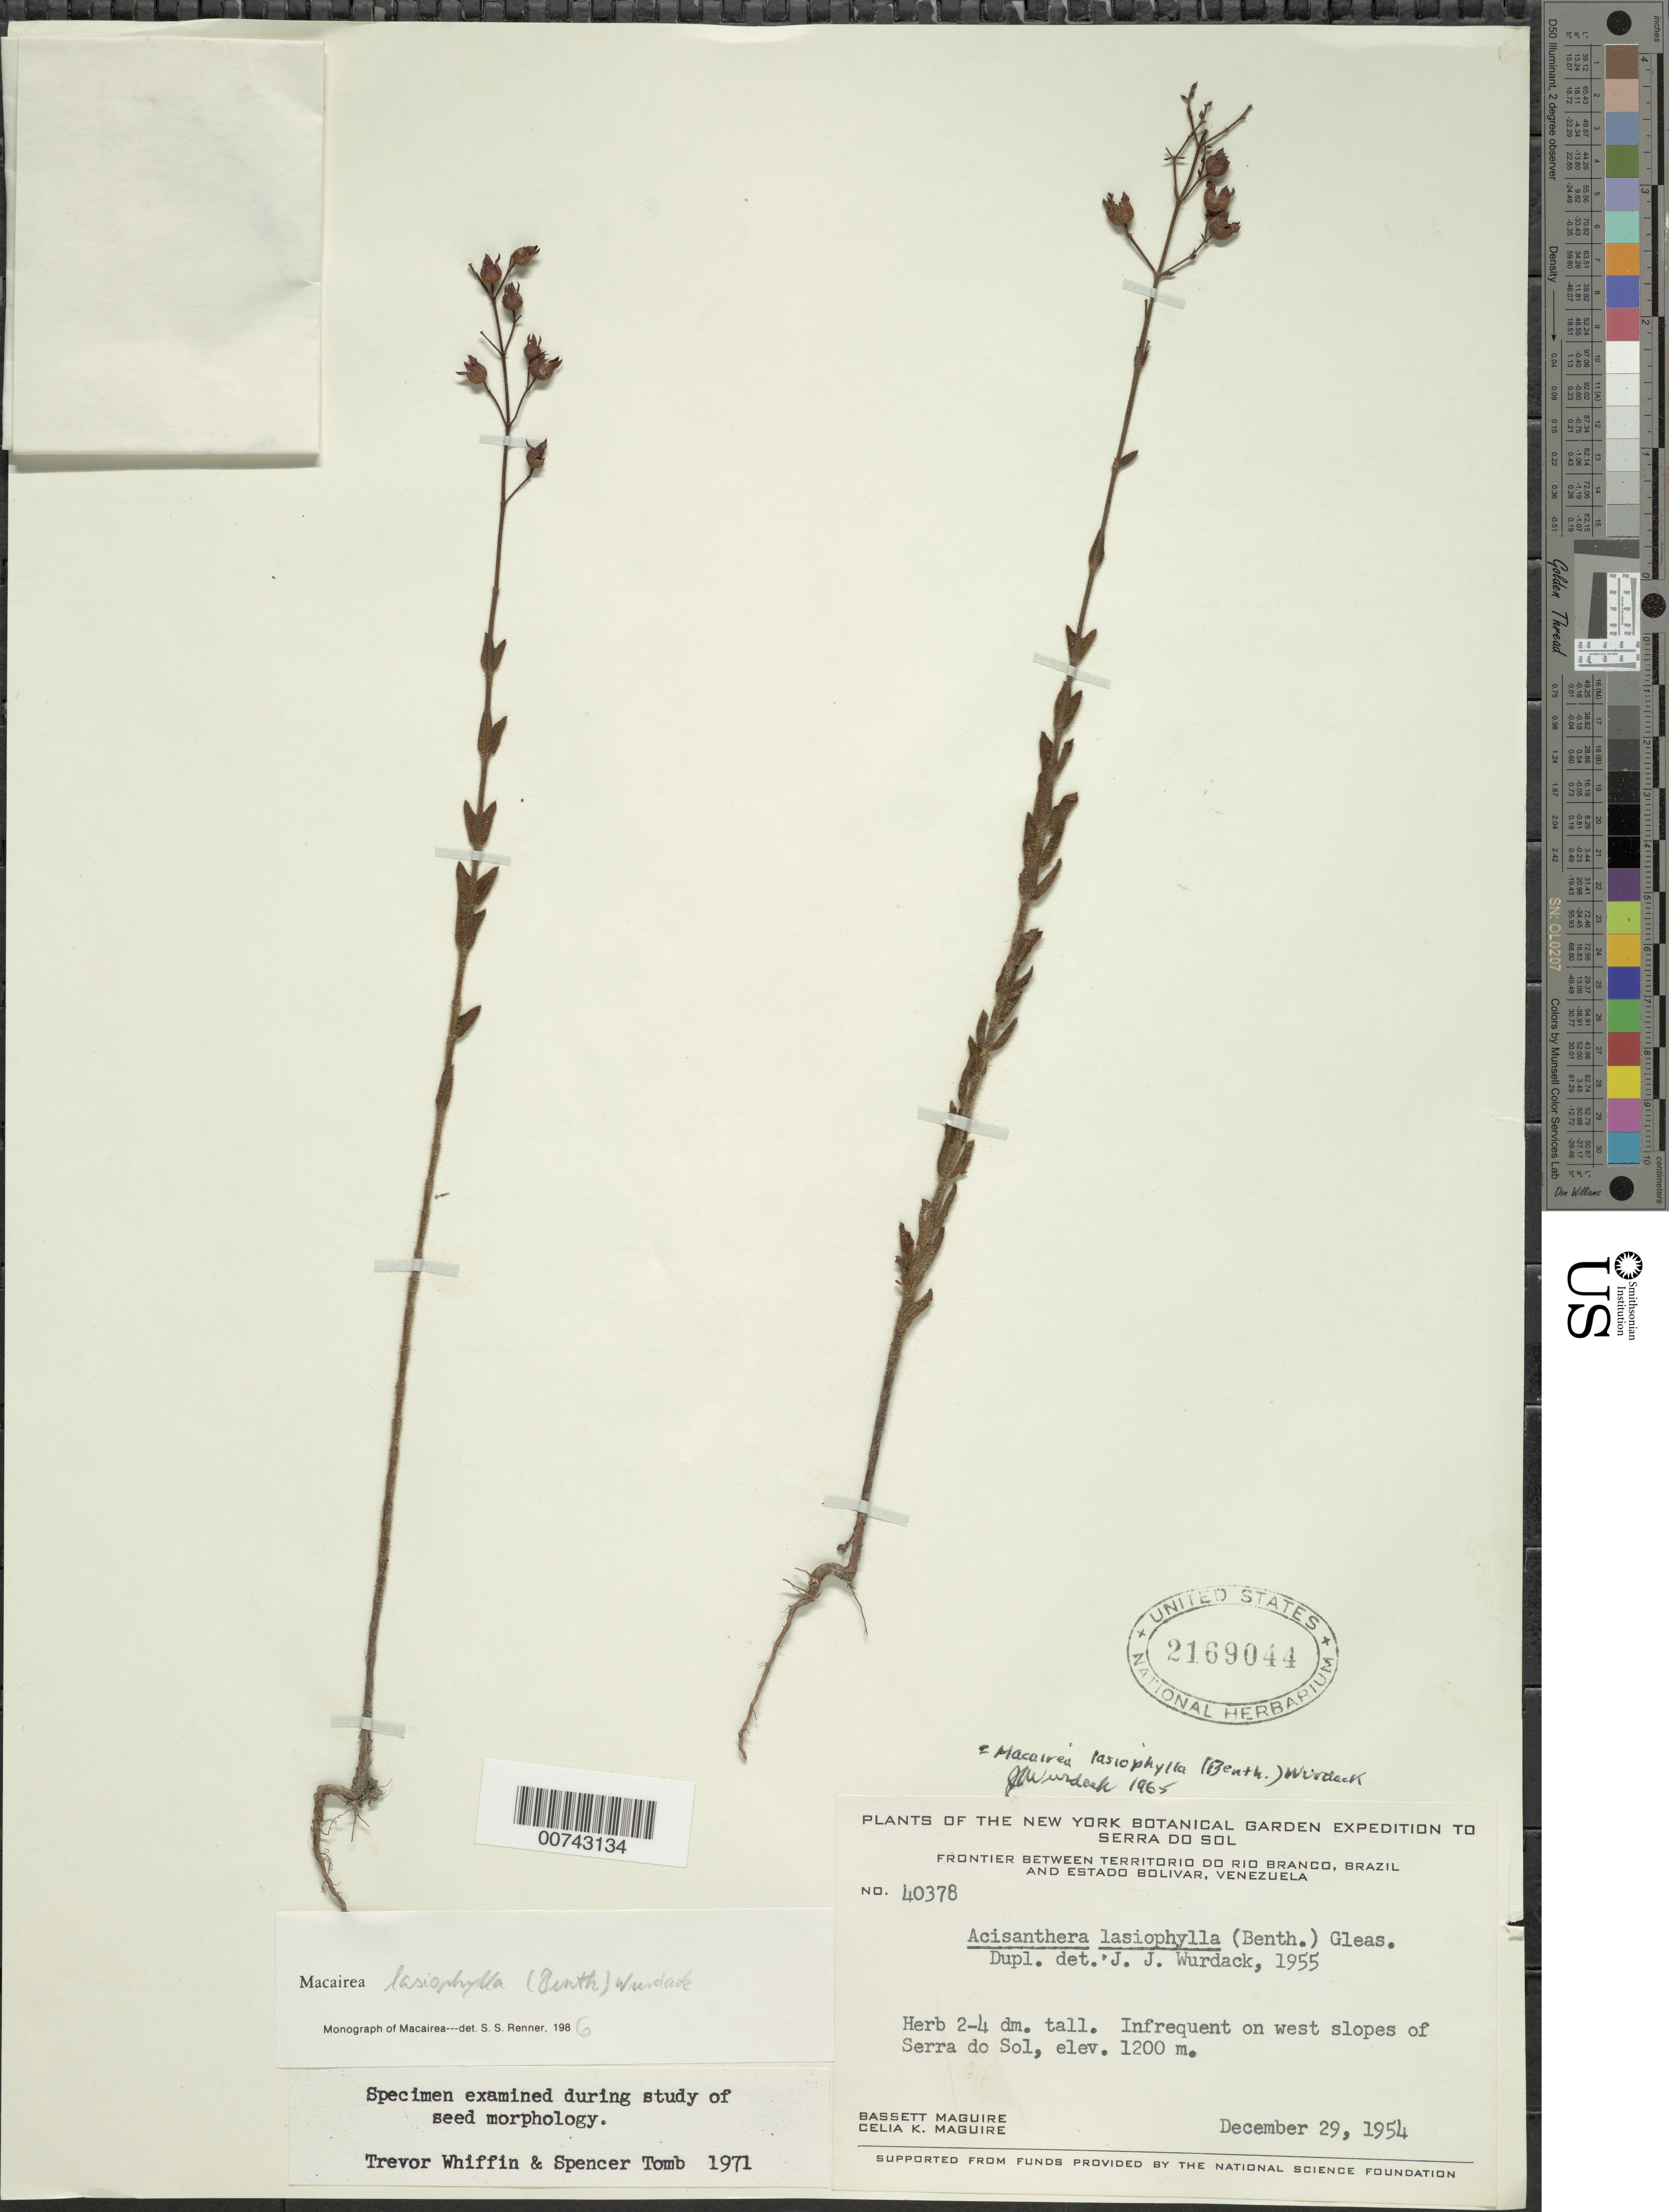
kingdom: Plantae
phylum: Tracheophyta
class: Magnoliopsida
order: Myrtales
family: Melastomataceae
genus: Macairea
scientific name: Macairea lasiophylla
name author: (Benth.) Wurdack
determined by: Wurdack, John J., (US), US (UNITED STATES)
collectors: B. Maguire & C. K. Maguire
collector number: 40378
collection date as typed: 29-Dec-54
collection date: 1954-12-29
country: Venezuela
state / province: Bolívar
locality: Serra do Sol, frontier betw. TerRiver do Río Branco, Brazil & Bolívar, Venezuela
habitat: West slopes of Serra do Sol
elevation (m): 1200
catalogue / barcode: US 2169044